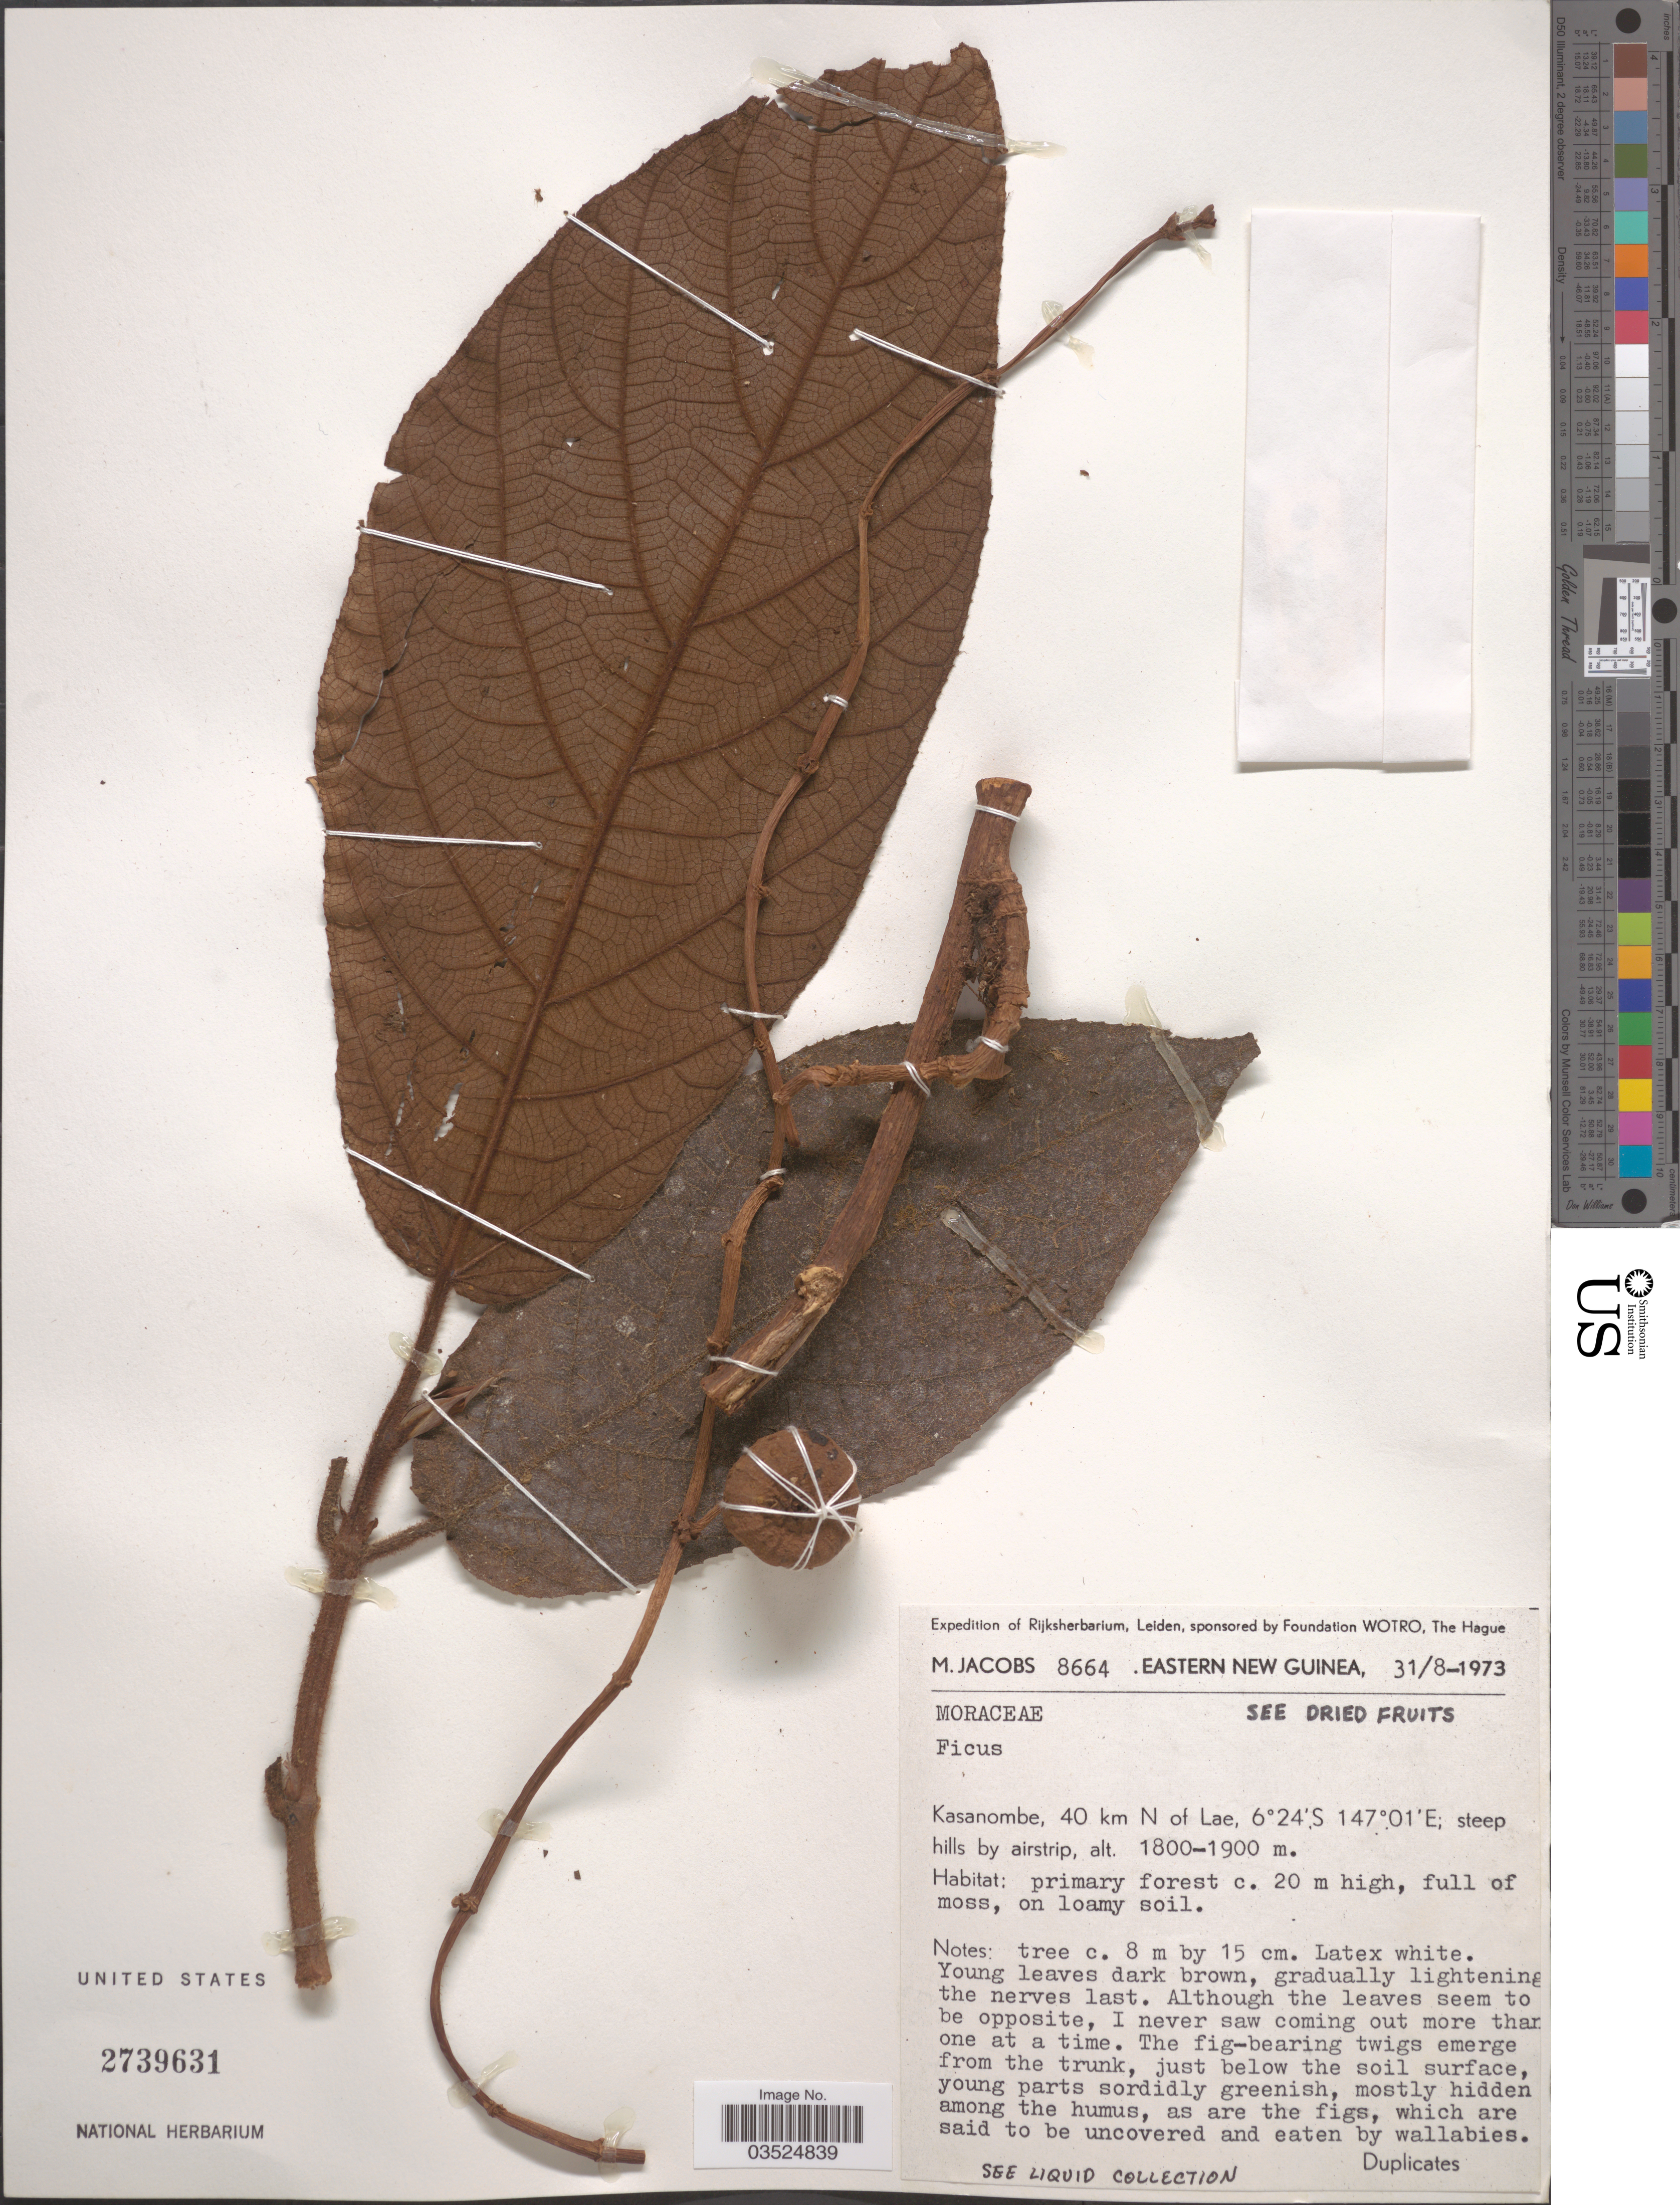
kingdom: Plantae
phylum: Tracheophyta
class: Magnoliopsida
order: Rosales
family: Moraceae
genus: Ficus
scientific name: Ficus sp.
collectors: M. Jacobs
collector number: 8664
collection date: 1973-08-31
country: Papua New Guinea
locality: Eastern New Guinea. Kasanombe, 40 km N of Lae.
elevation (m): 1800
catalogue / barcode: US 2739631